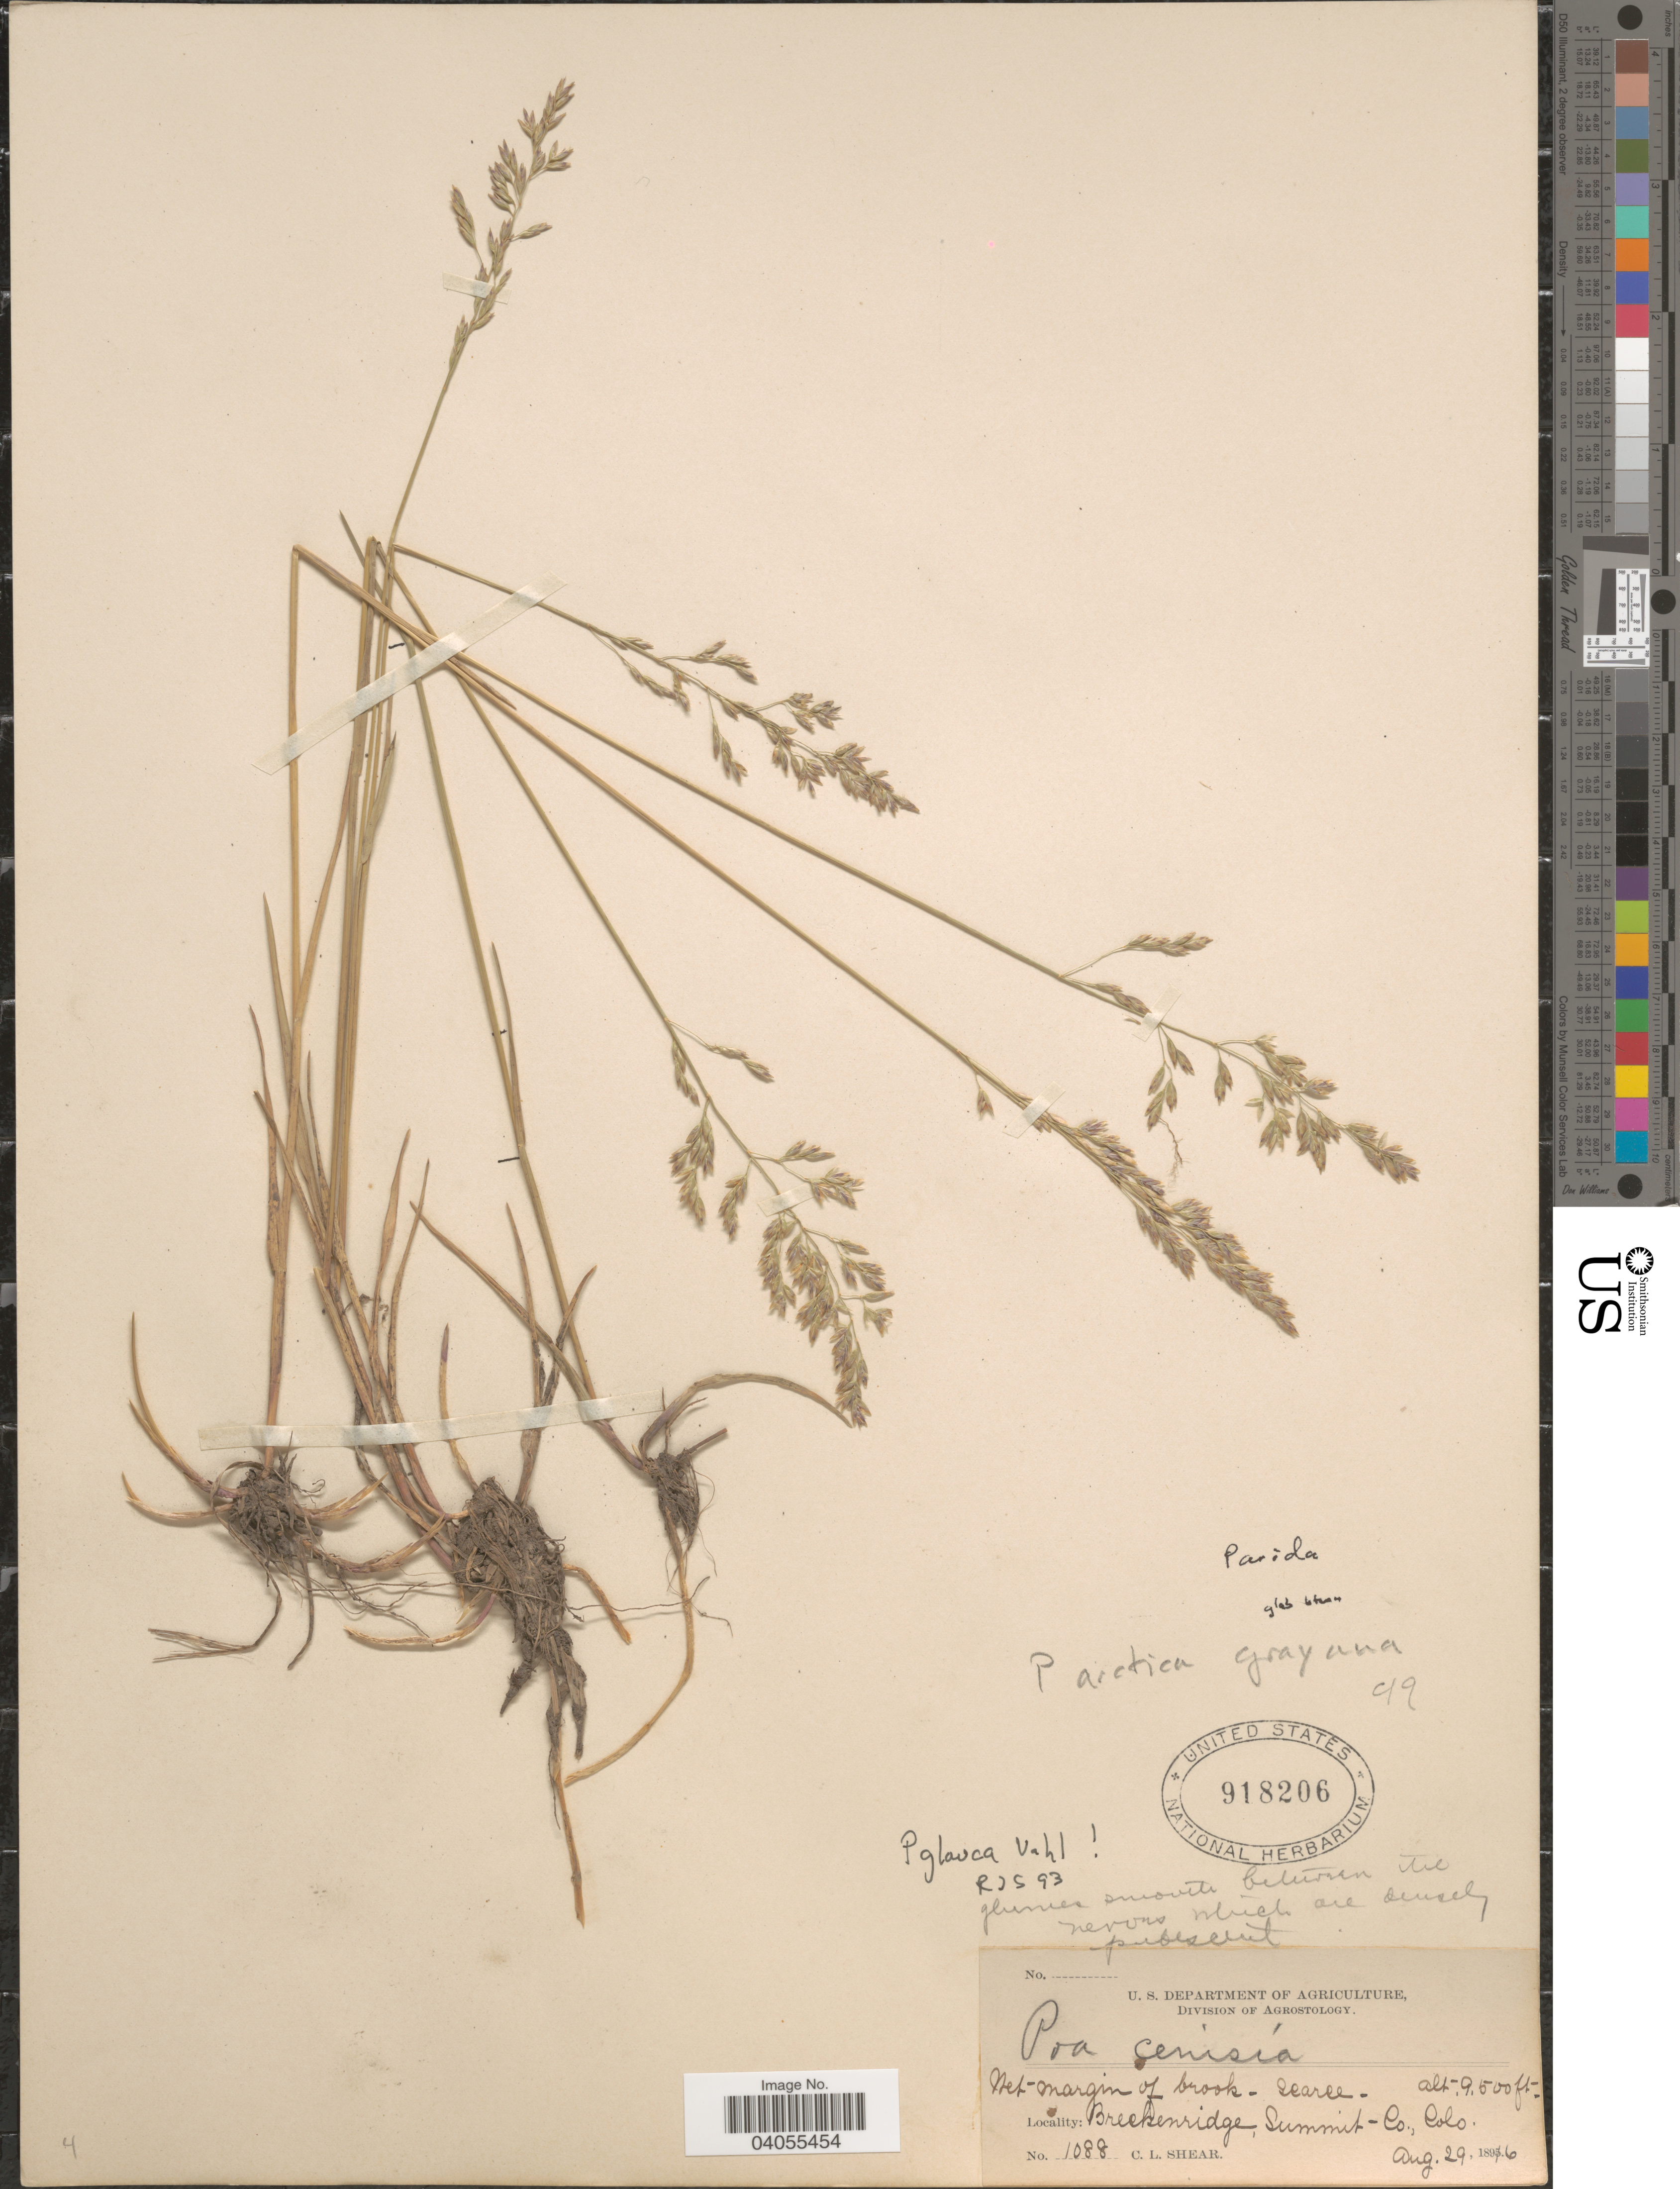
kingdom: Plantae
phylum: Tracheophyta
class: Liliopsida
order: Poales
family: Poaceae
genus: Poa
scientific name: Poa arida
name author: Vasey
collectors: C. L. Shear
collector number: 1088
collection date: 1896-08-29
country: United States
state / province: Colorado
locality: Breckenridge, Summit Co.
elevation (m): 2896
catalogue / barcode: US 918206